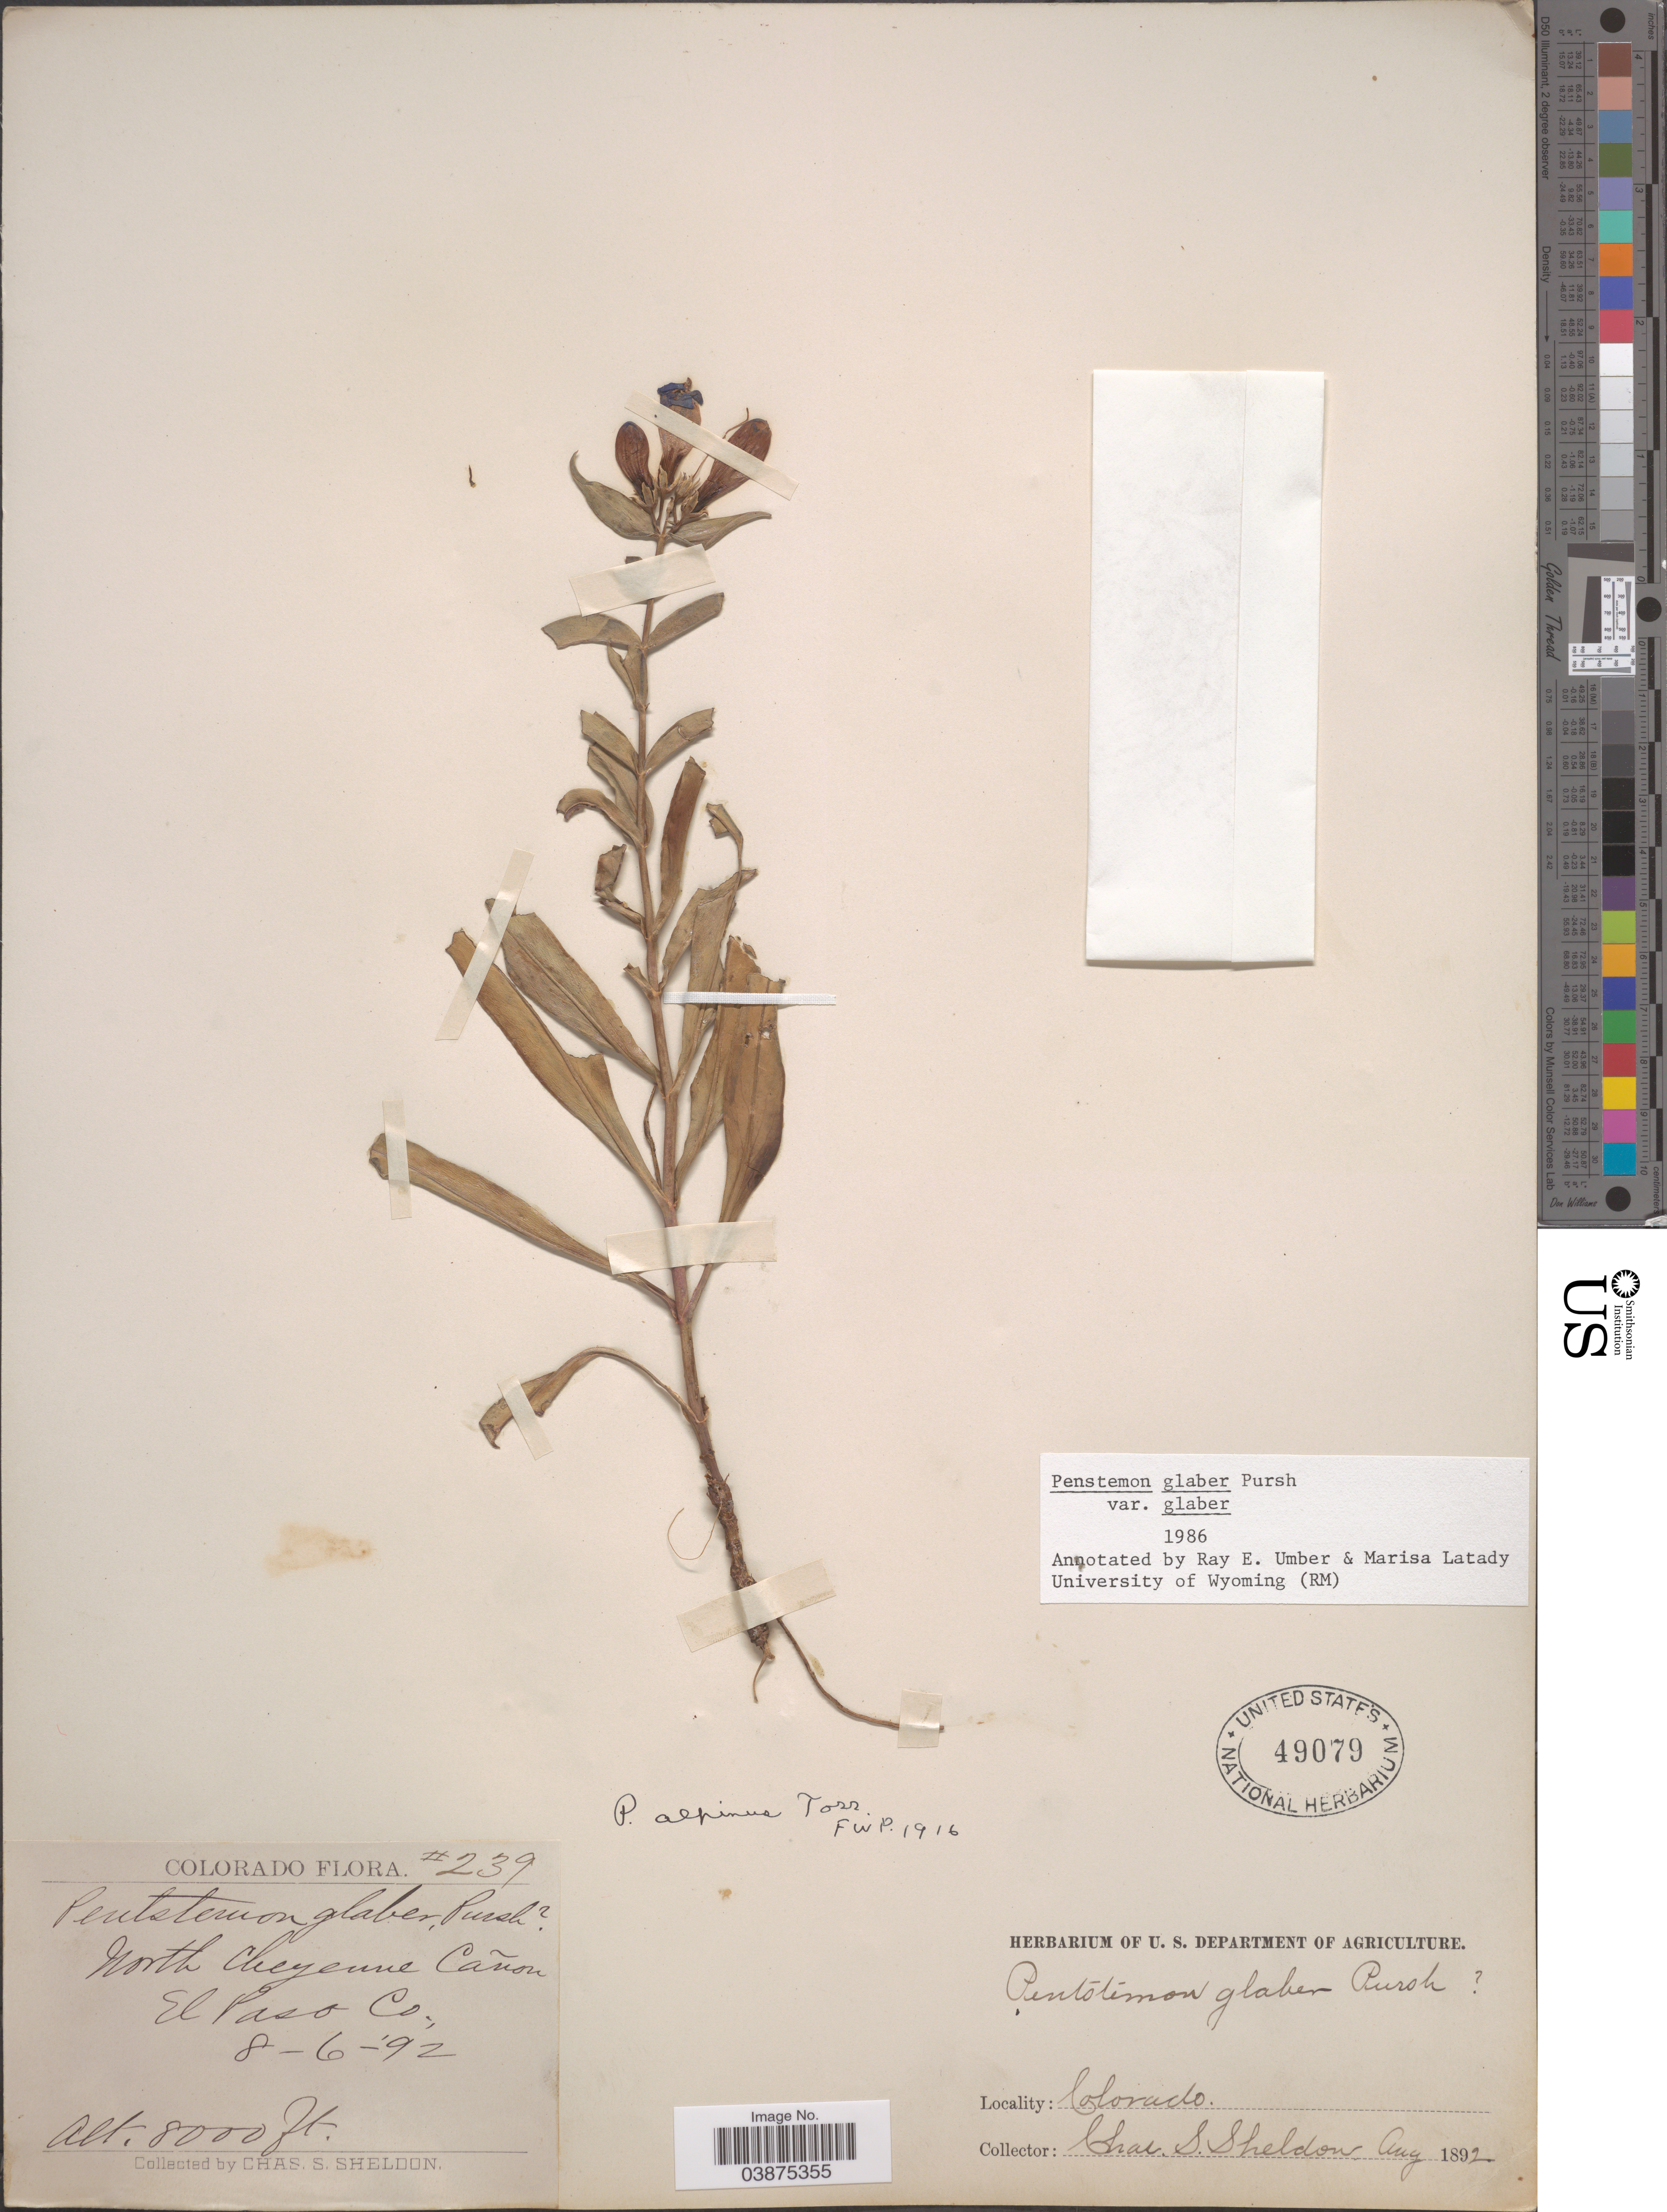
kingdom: Plantae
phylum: Tracheophyta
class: Magnoliopsida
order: Lamiales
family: Plantaginaceae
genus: Penstemon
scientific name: Penstemon glaber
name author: Pursh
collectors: C. S. Sheldon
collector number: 239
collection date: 1892-08-06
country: United States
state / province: Colorado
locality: North Cheyenne Cañon. El Paso Co.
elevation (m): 2438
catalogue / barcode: US 49079